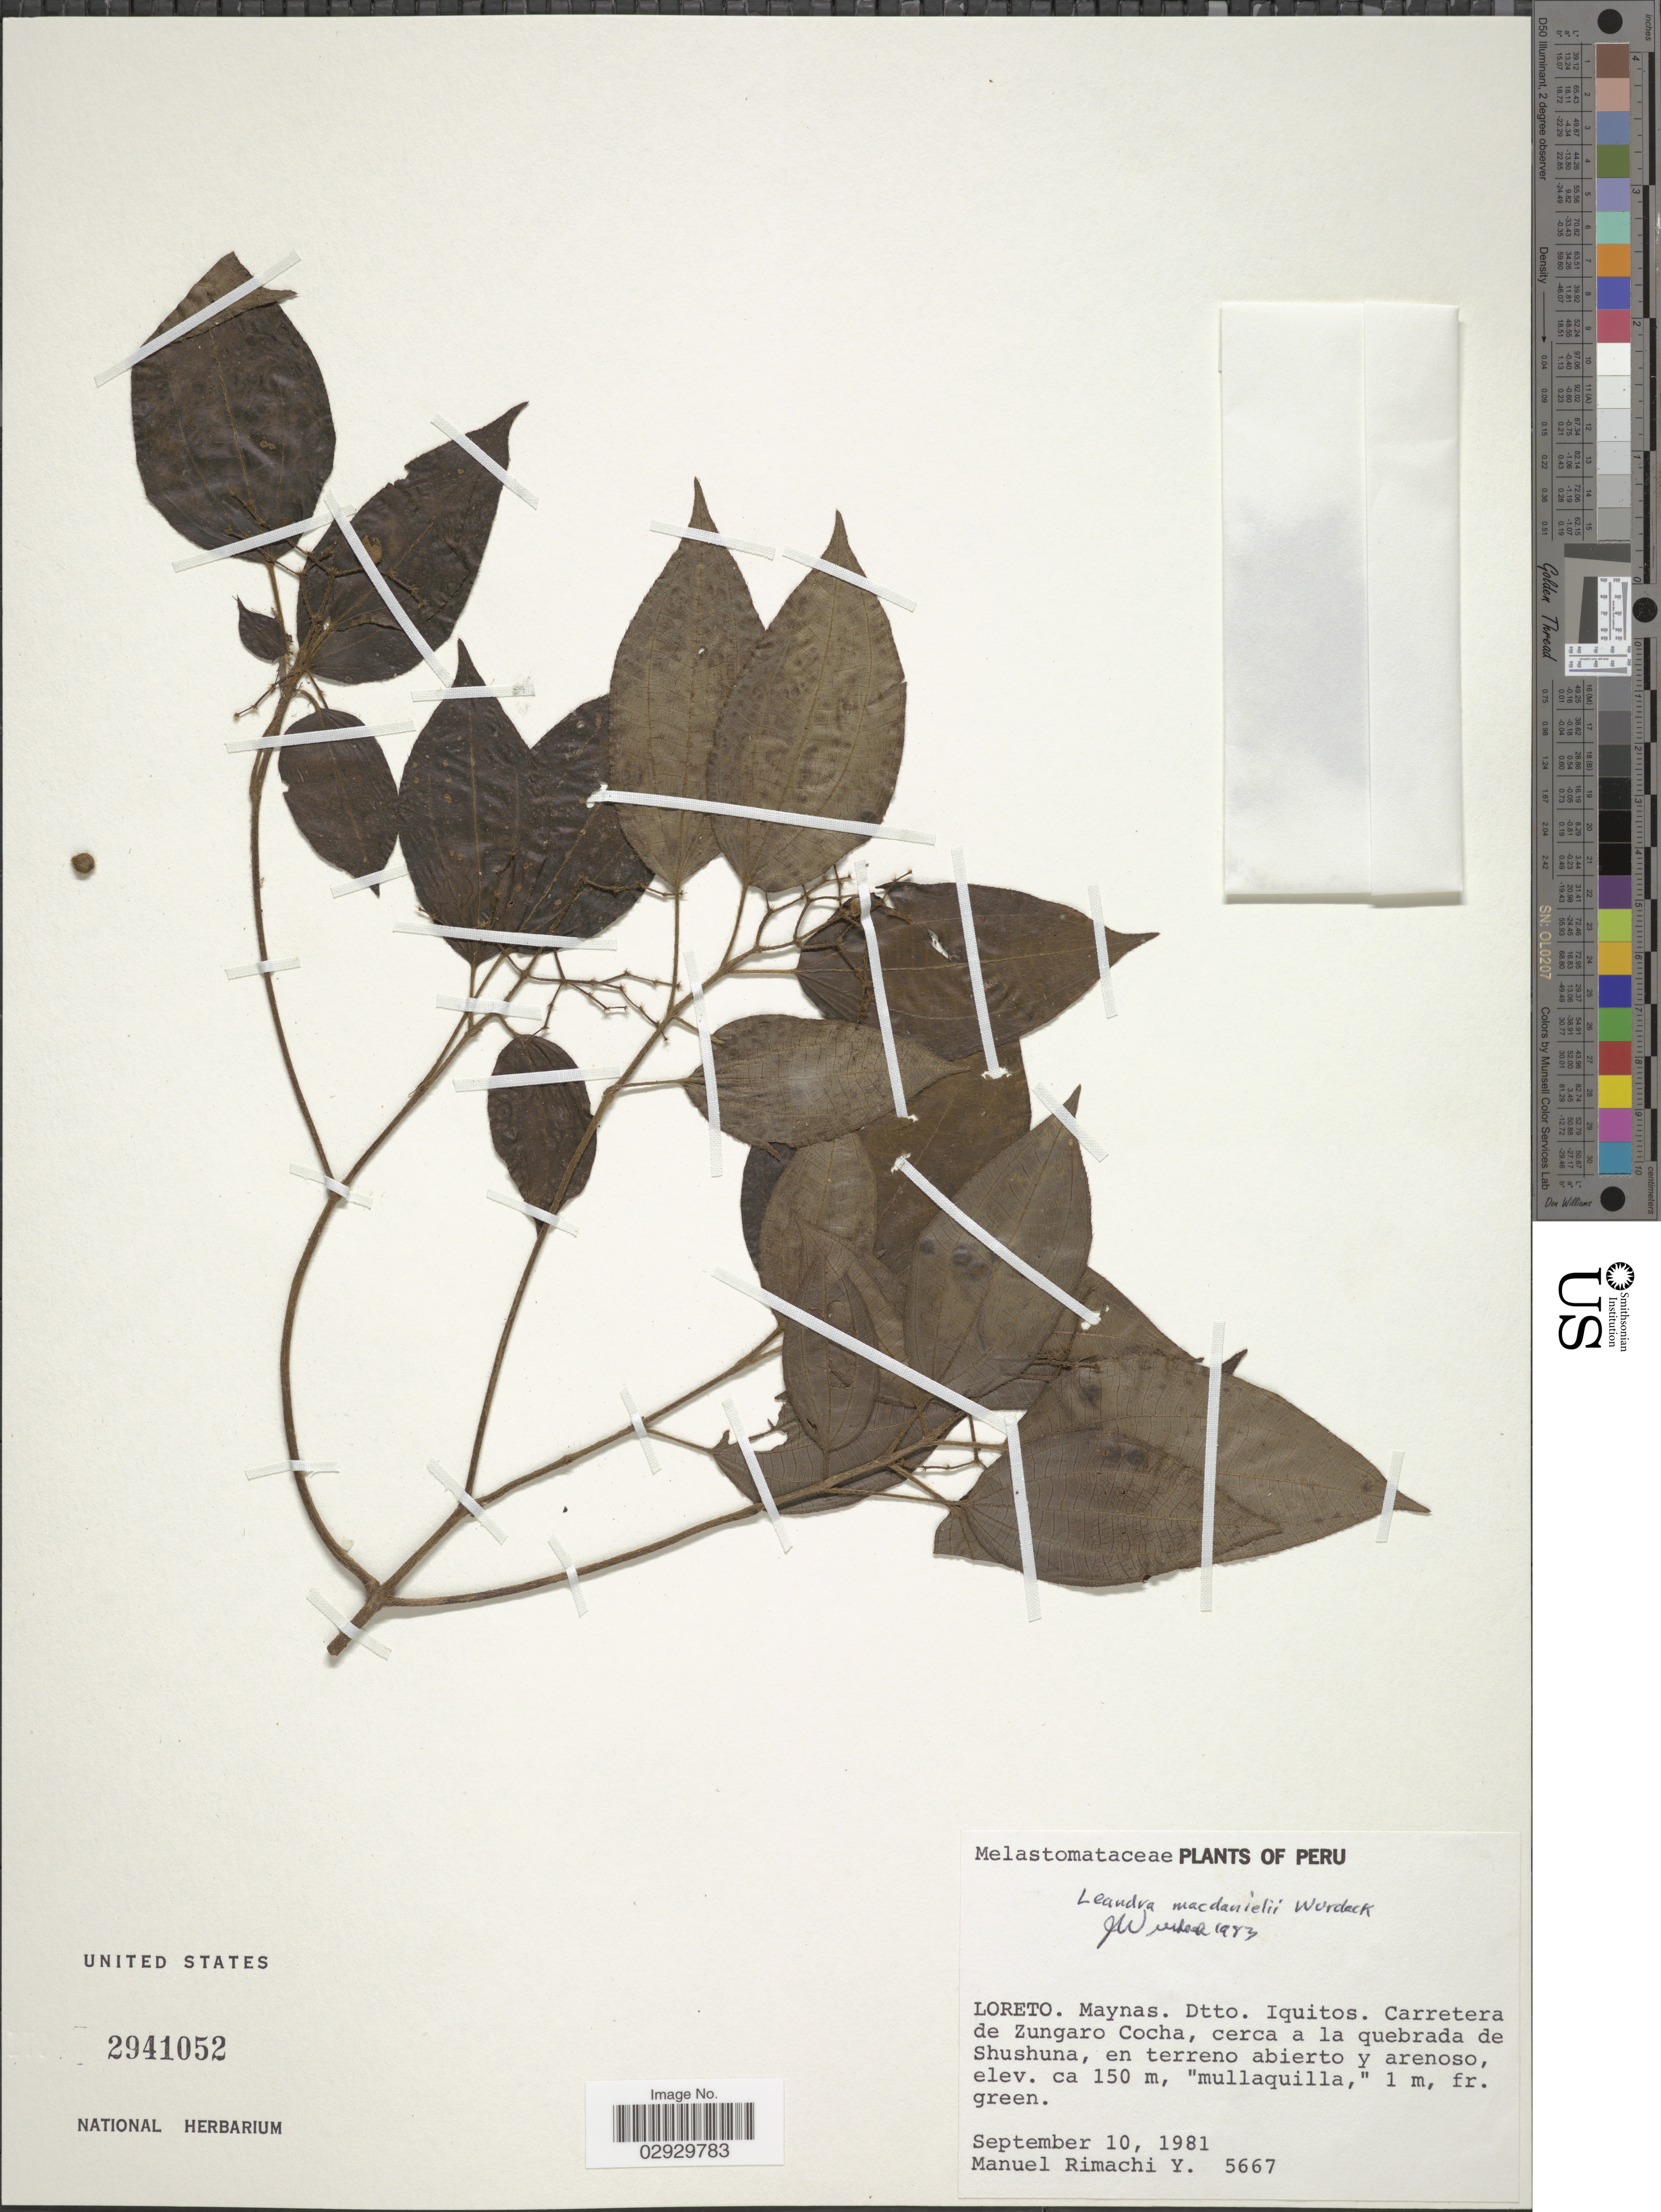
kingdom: Plantae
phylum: Tracheophyta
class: Magnoliopsida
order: Myrtales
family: Melastomataceae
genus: Leandra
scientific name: Leandra macdanielii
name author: Wurdack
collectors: M. Rimachi Y.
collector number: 5667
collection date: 1981-09-10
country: Peru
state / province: Loreto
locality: Maynas. Dtto. Iquitos. Carretera de Zungaro Cocha, cerca a la quebrada de Shushuna.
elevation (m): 150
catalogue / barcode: US 2941052